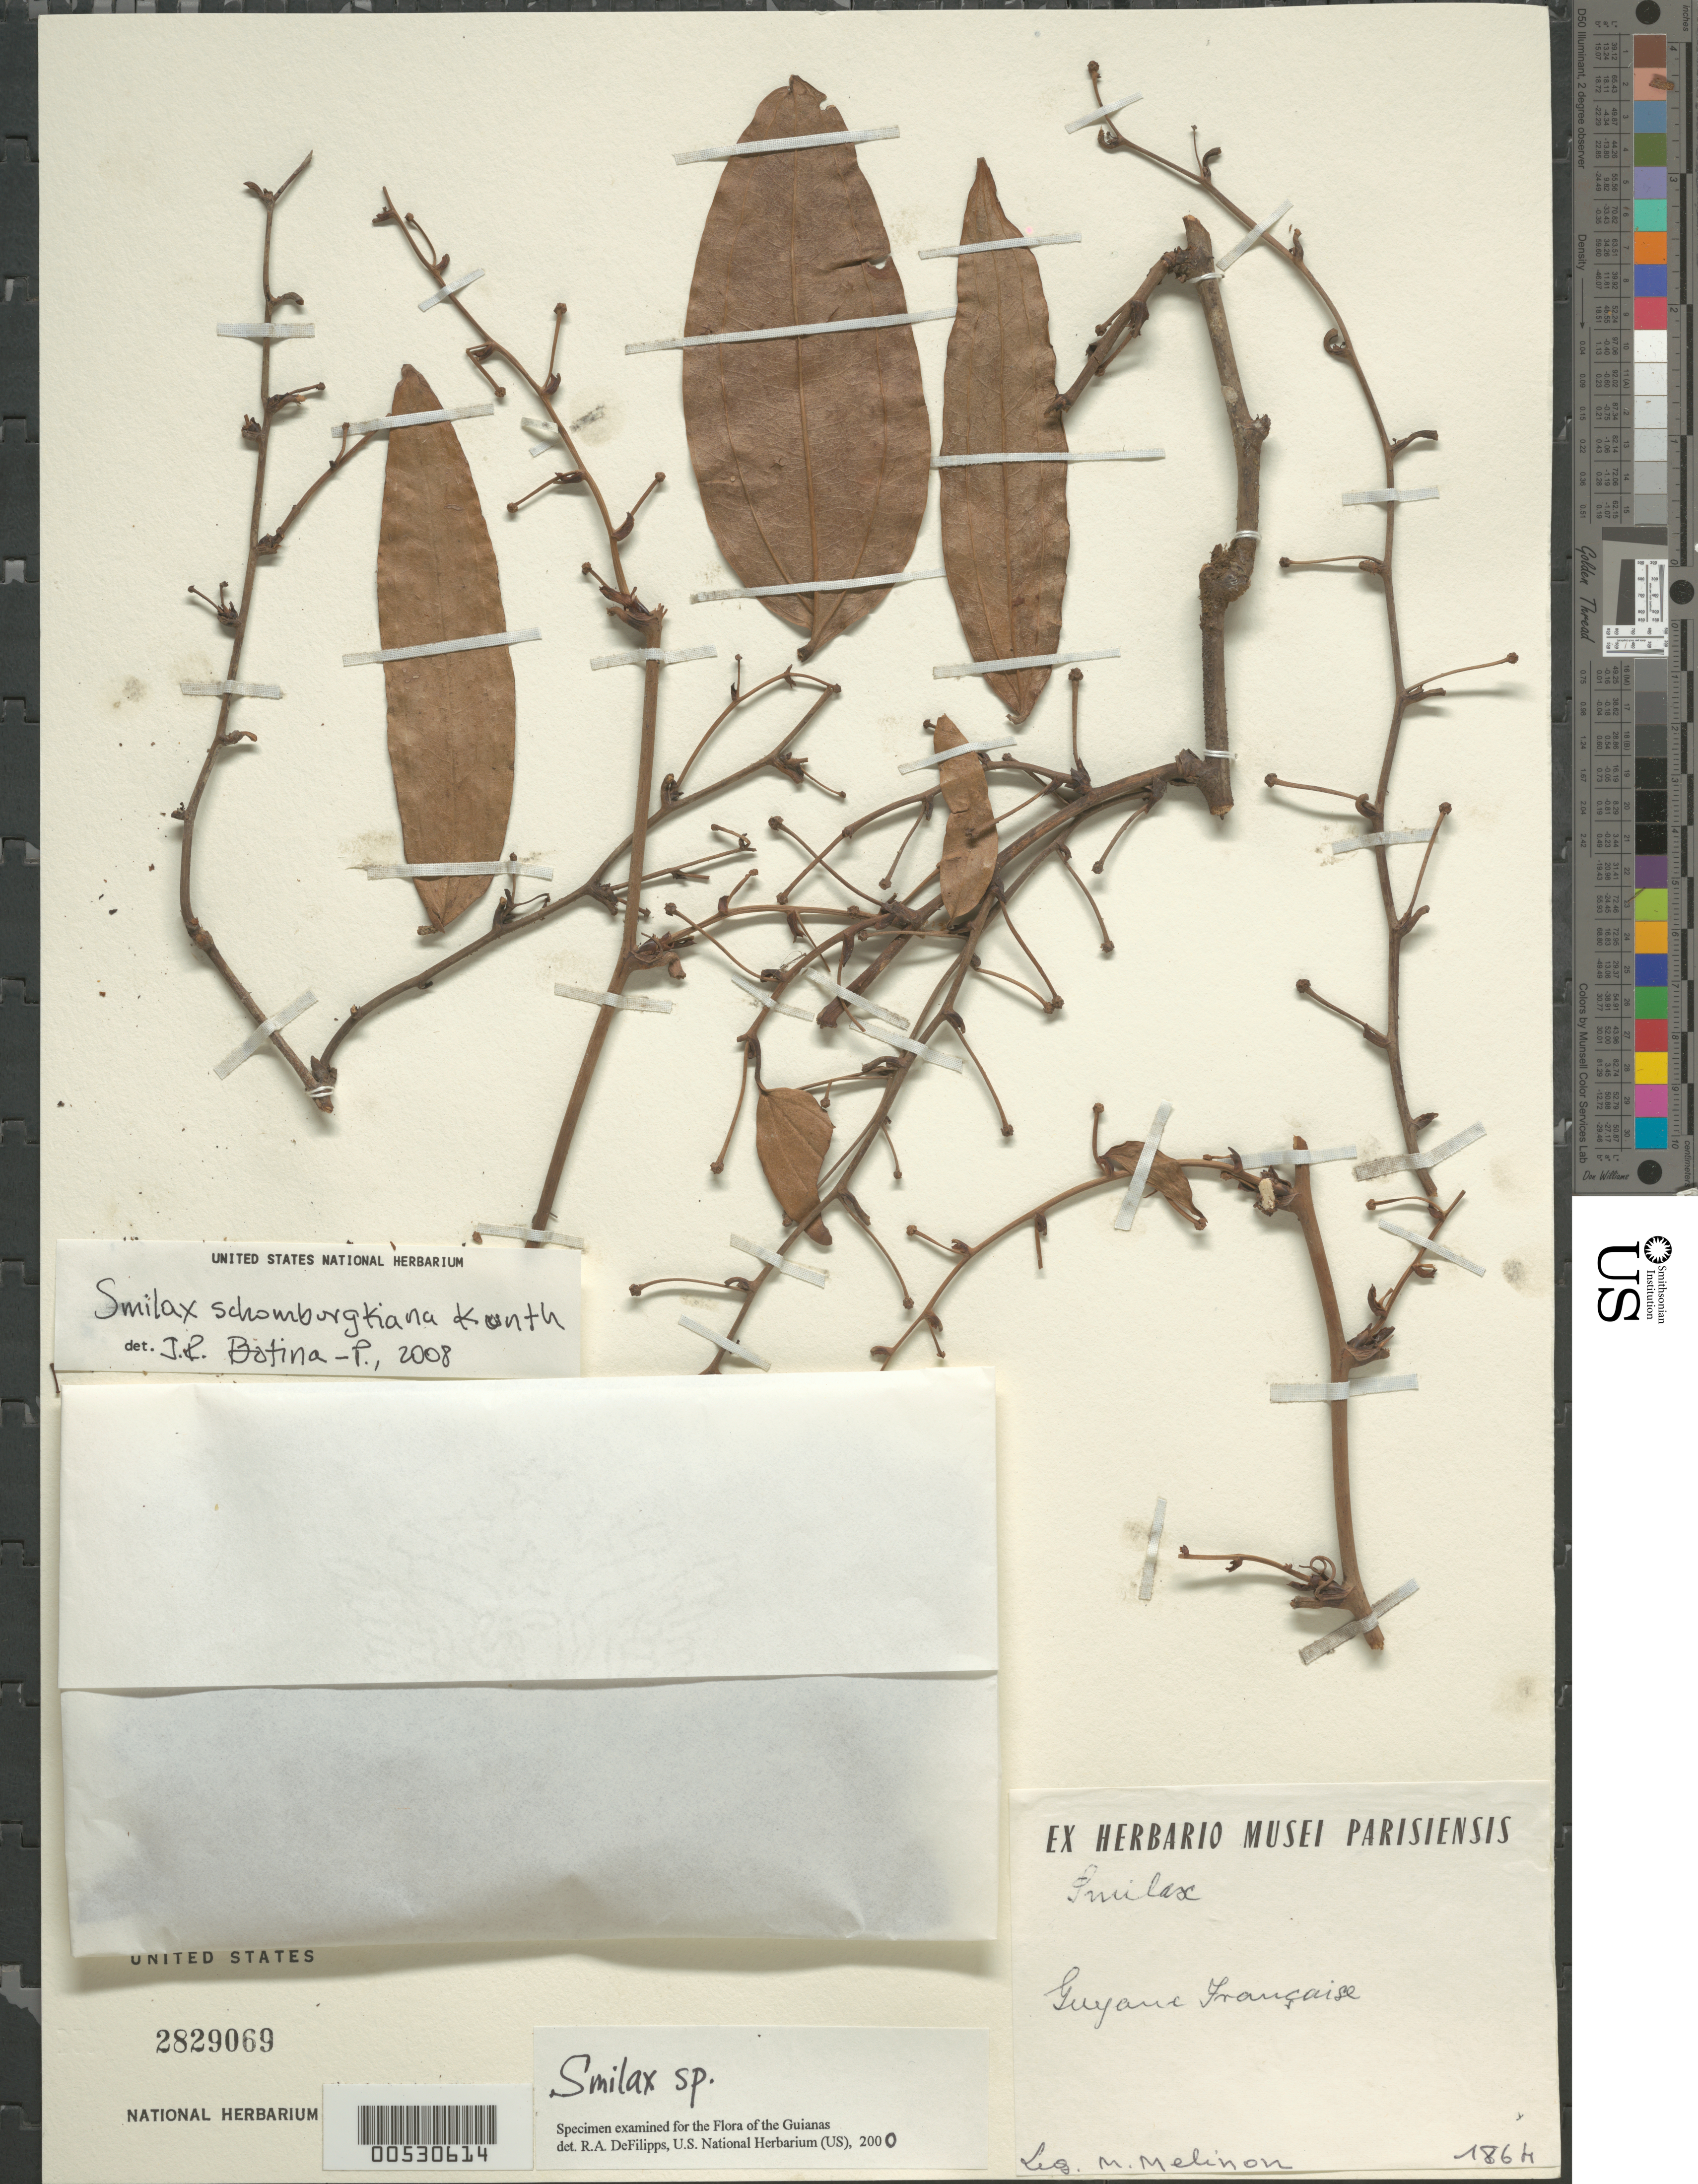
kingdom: Plantae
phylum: Tracheophyta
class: Liliopsida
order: Liliales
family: Smilacaceae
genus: Smilax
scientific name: Smilax schomburgkiana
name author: Kunth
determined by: Botina-P., J. R.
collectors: E. Mélinon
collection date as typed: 1864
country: French Guiana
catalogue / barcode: US 2829069